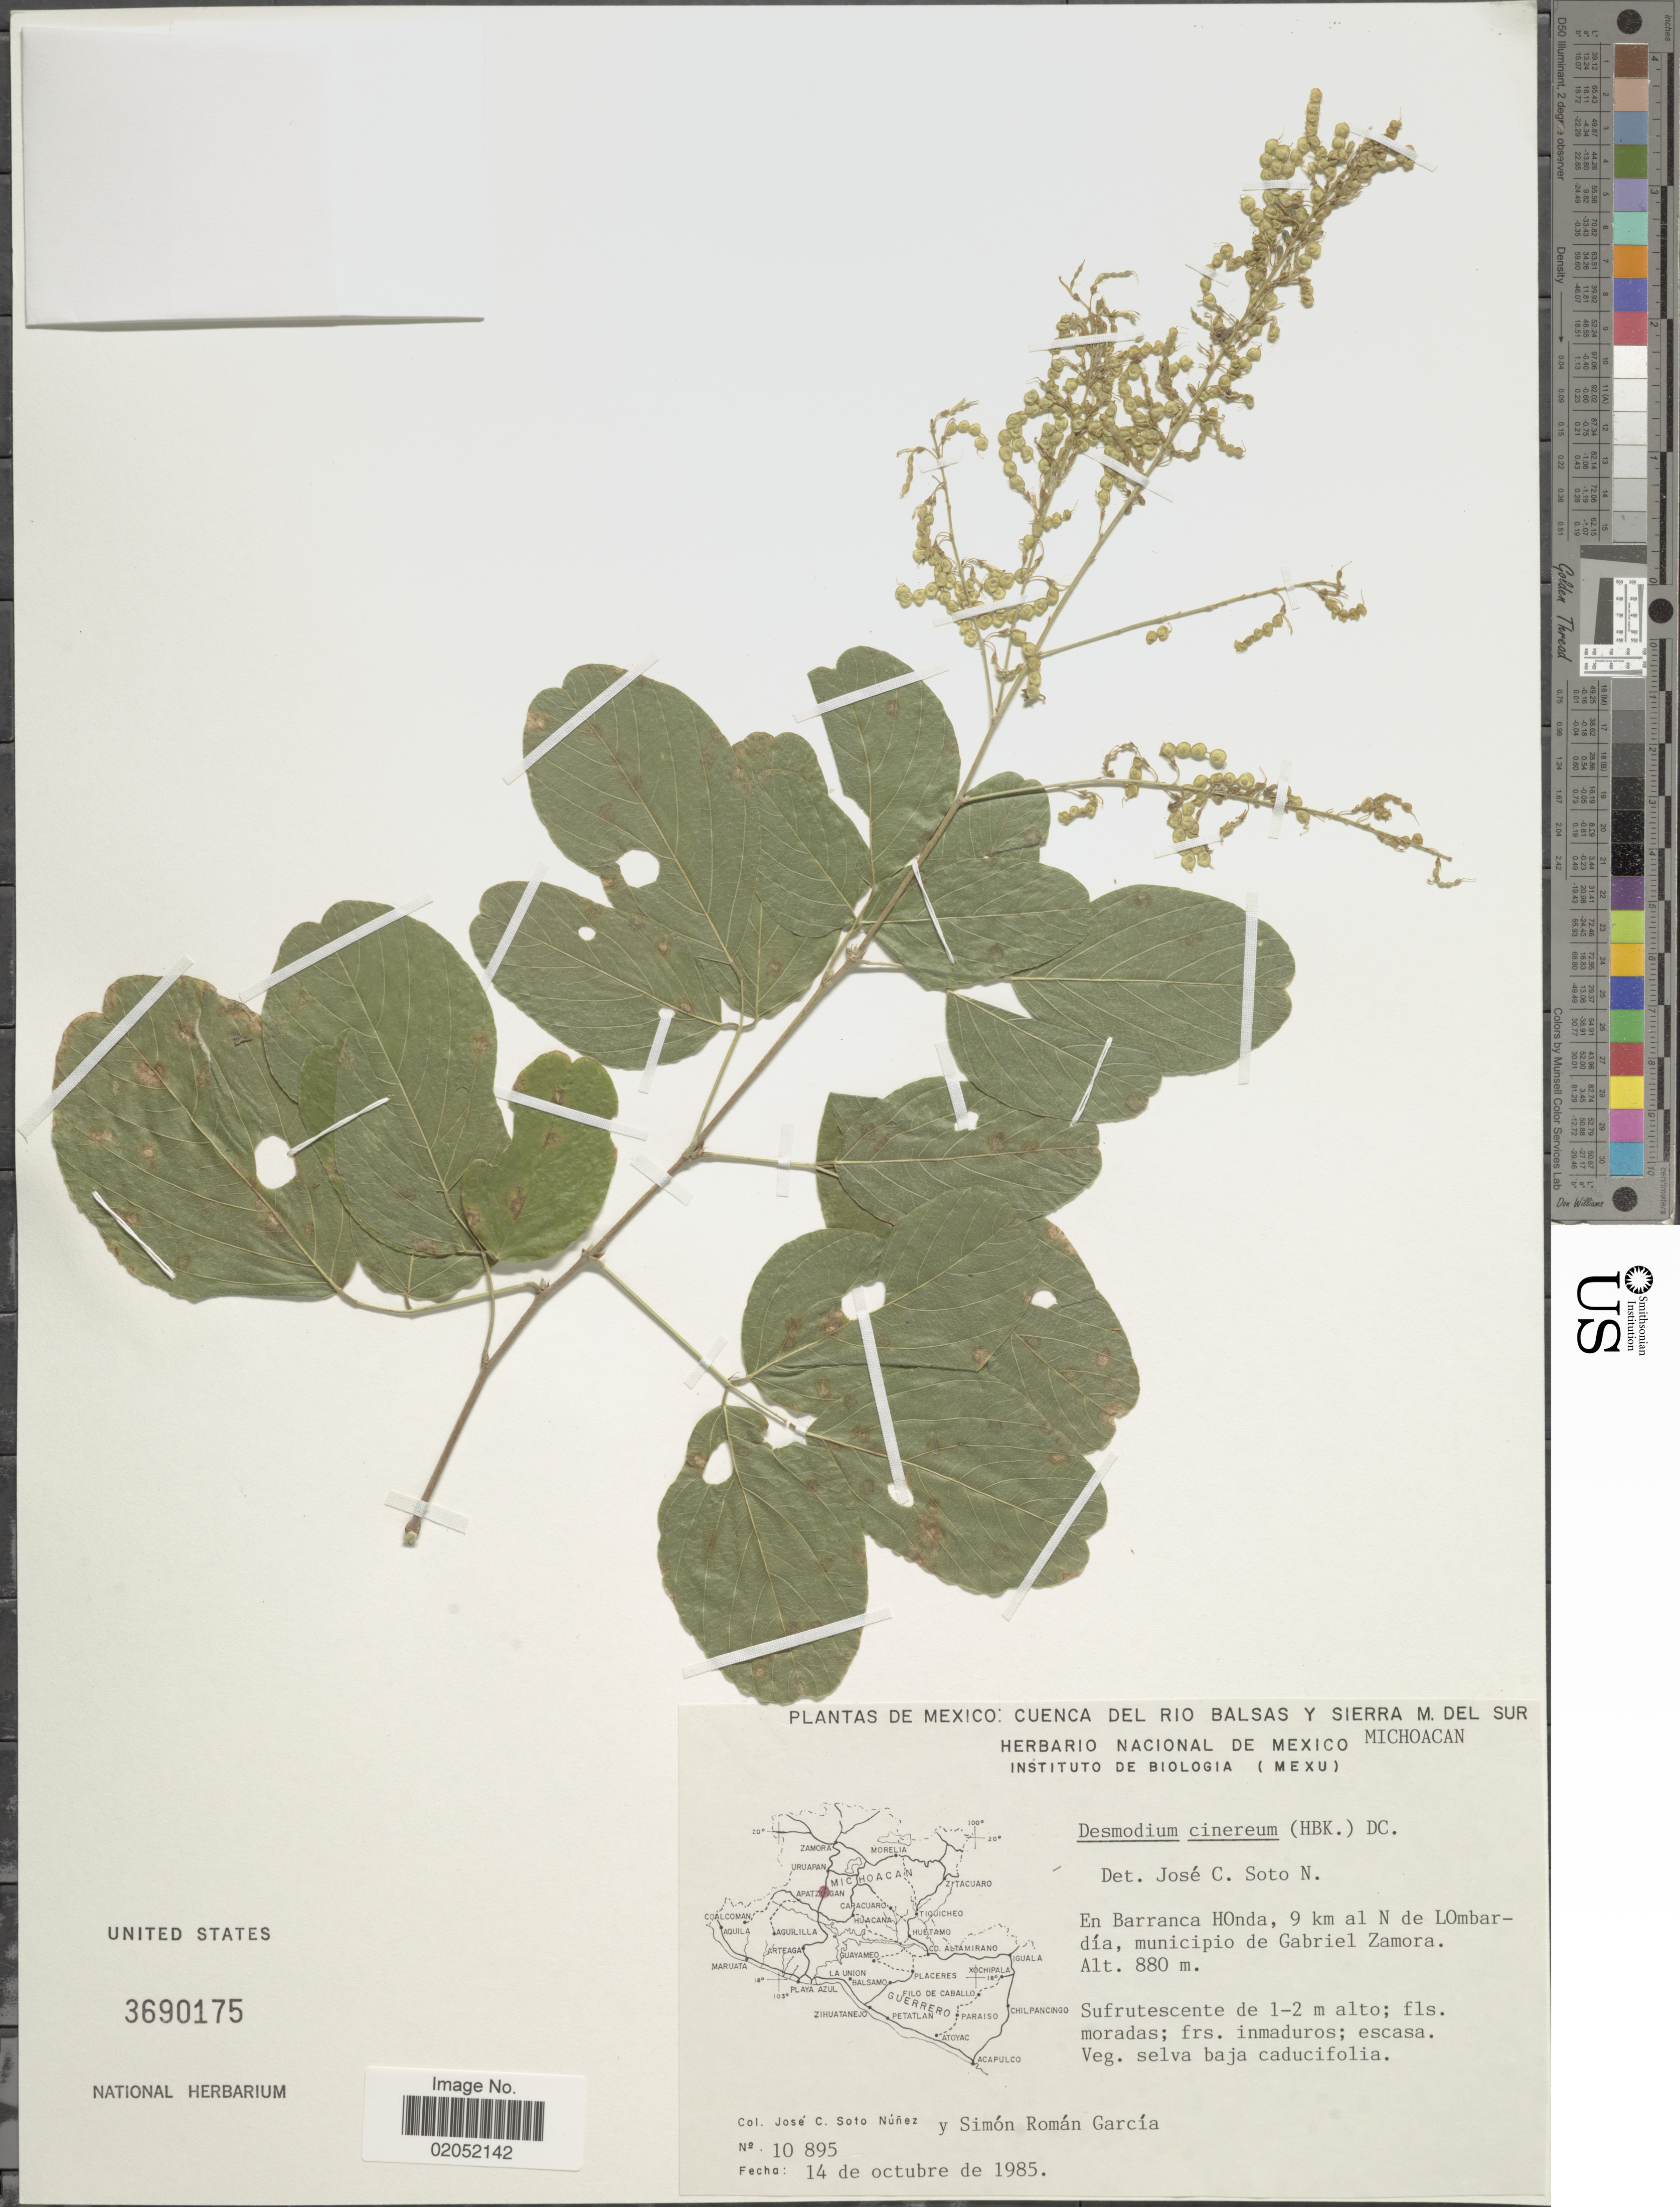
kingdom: Plantae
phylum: Tracheophyta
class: Magnoliopsida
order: Fabales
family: Fabaceae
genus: Desmodium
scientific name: Desmodium cinereum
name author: (Kunth) DC.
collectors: J. Soto & S. Román G.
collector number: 10895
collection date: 1985-10-14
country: Mexico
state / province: Michoacán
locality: En barranca Honda, 9 km al N de Lombardia, Municipio de Gabriel Zamora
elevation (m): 880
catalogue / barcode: US 3690175